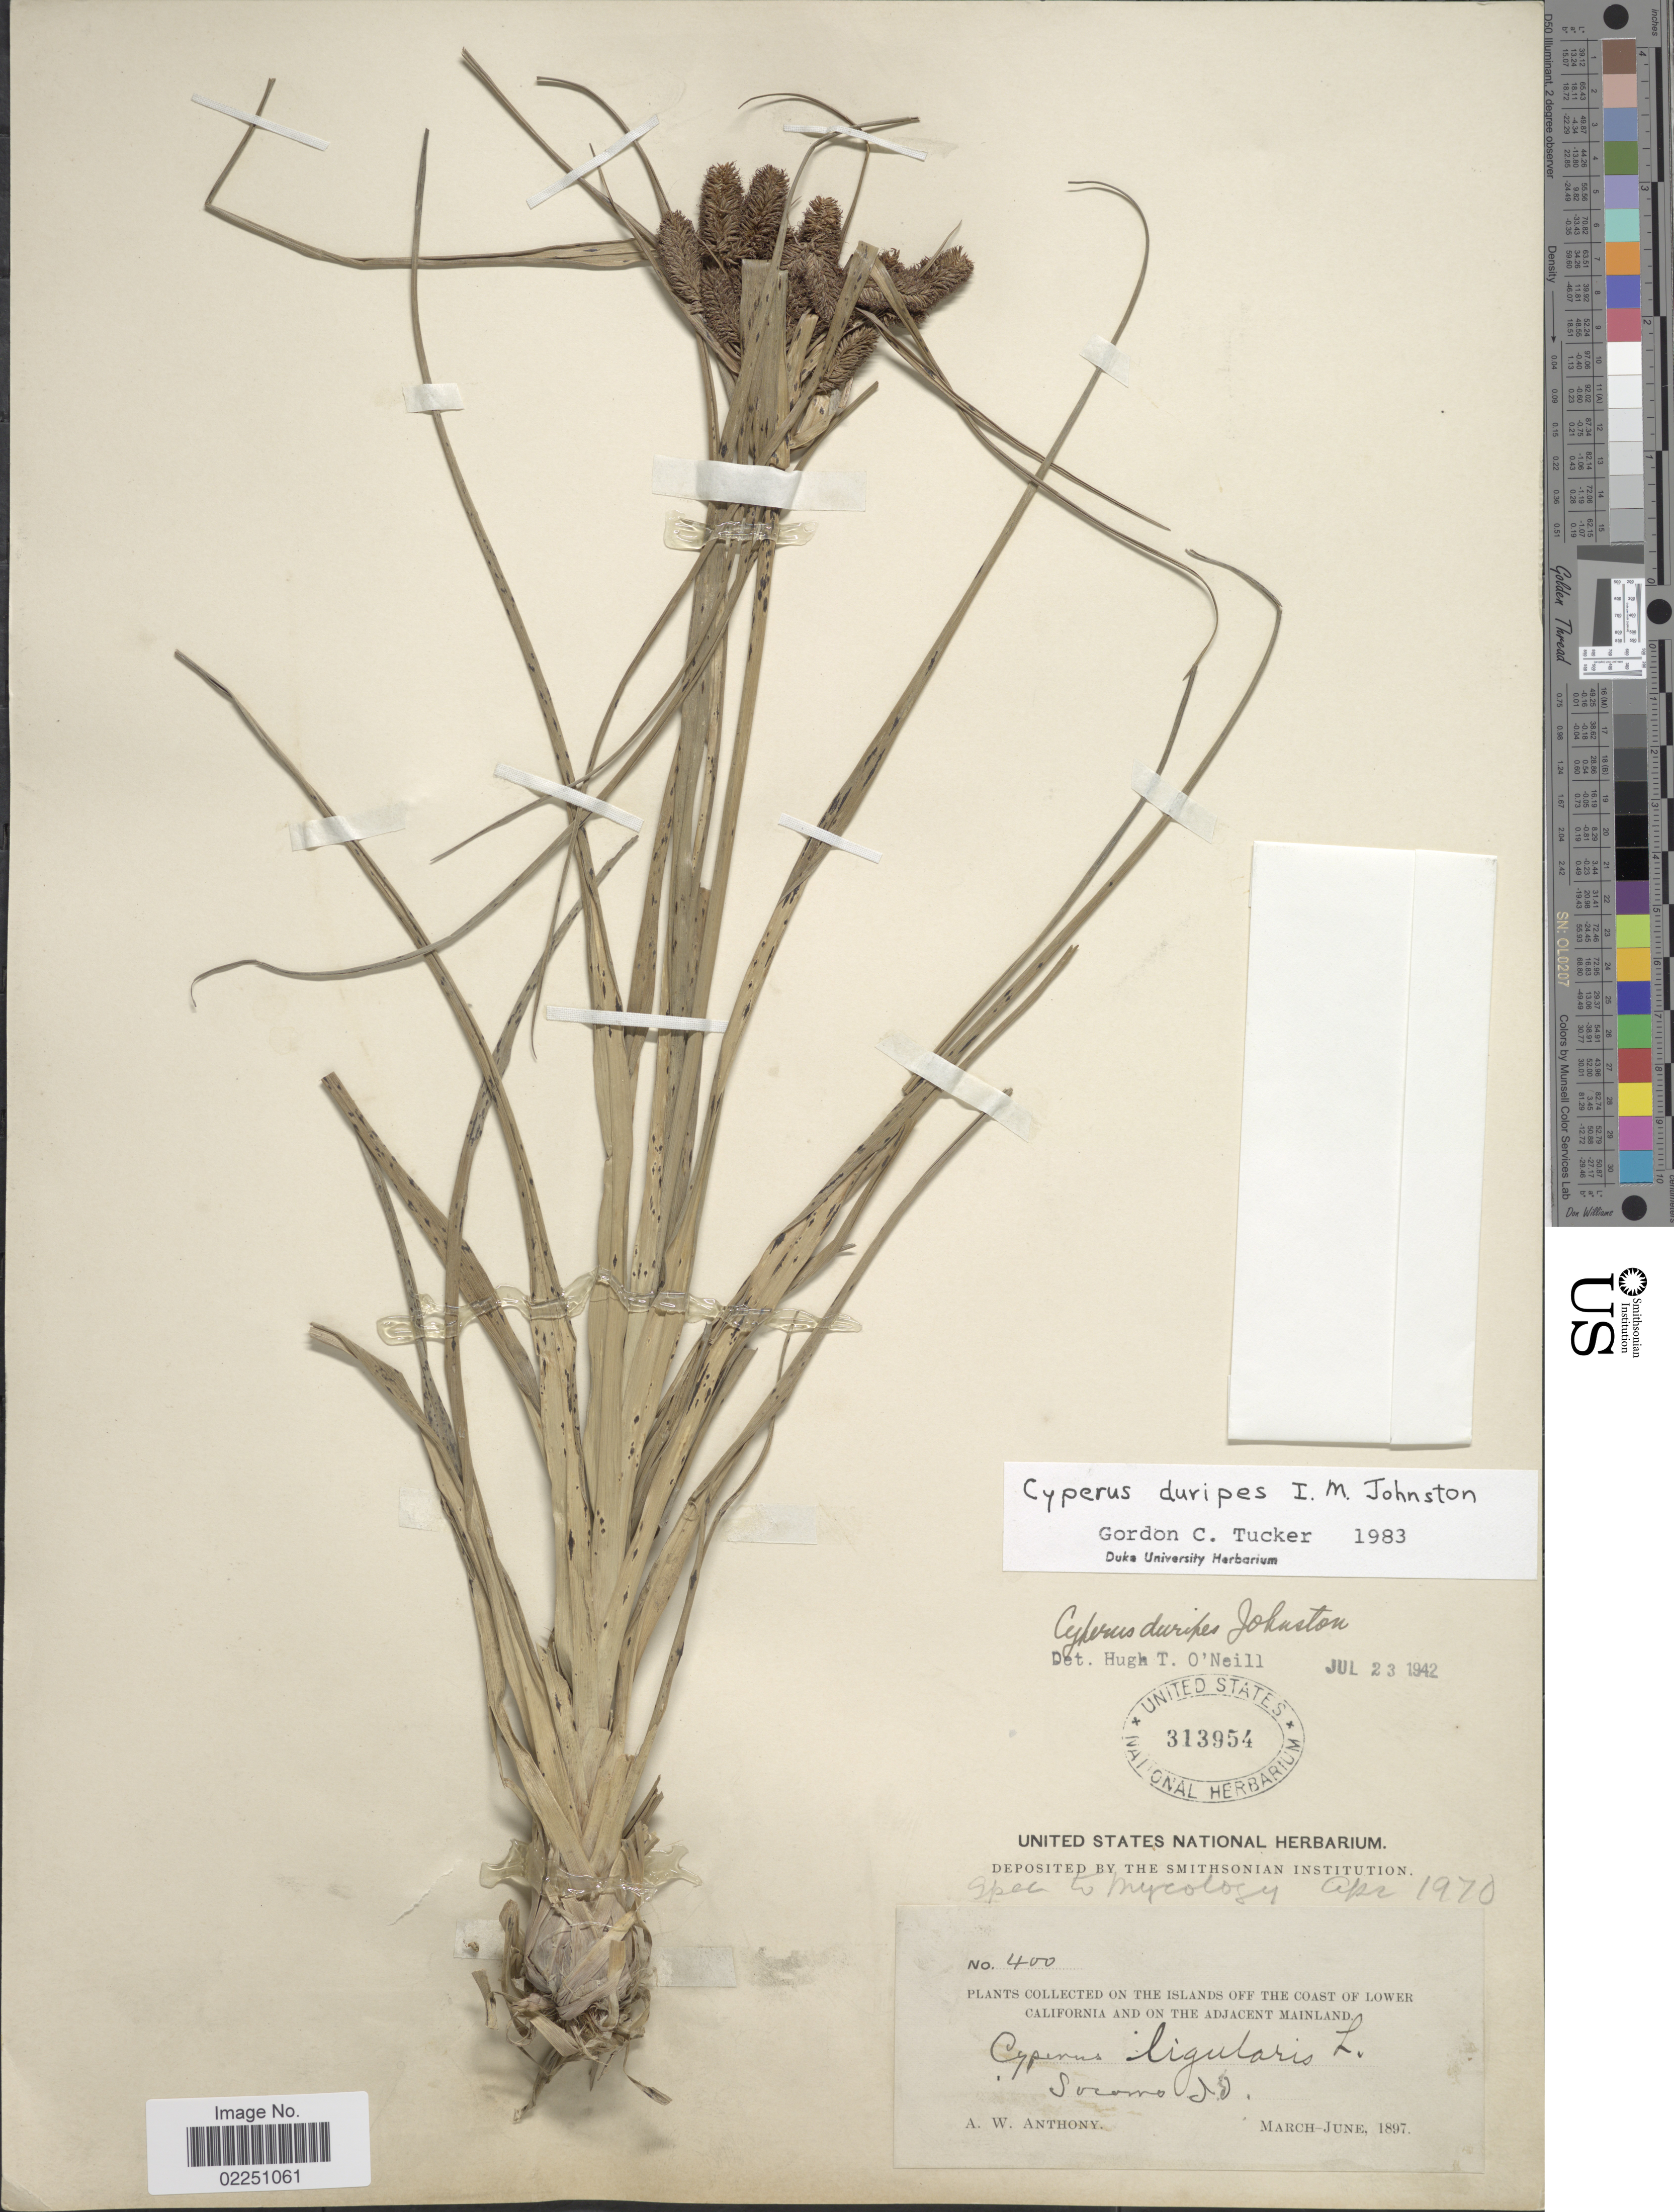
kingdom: Plantae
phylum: Tracheophyta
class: Liliopsida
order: Poales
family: Cyperaceae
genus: Cyperus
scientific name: Cyperus duripes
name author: I.M. Johnst.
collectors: A. W. Anthony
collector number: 400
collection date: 1897-03/1897-06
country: Mexico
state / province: Colima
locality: The islands of the coast of Lower California and on the adjacent mainland. Socorro Is.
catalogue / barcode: US 313954